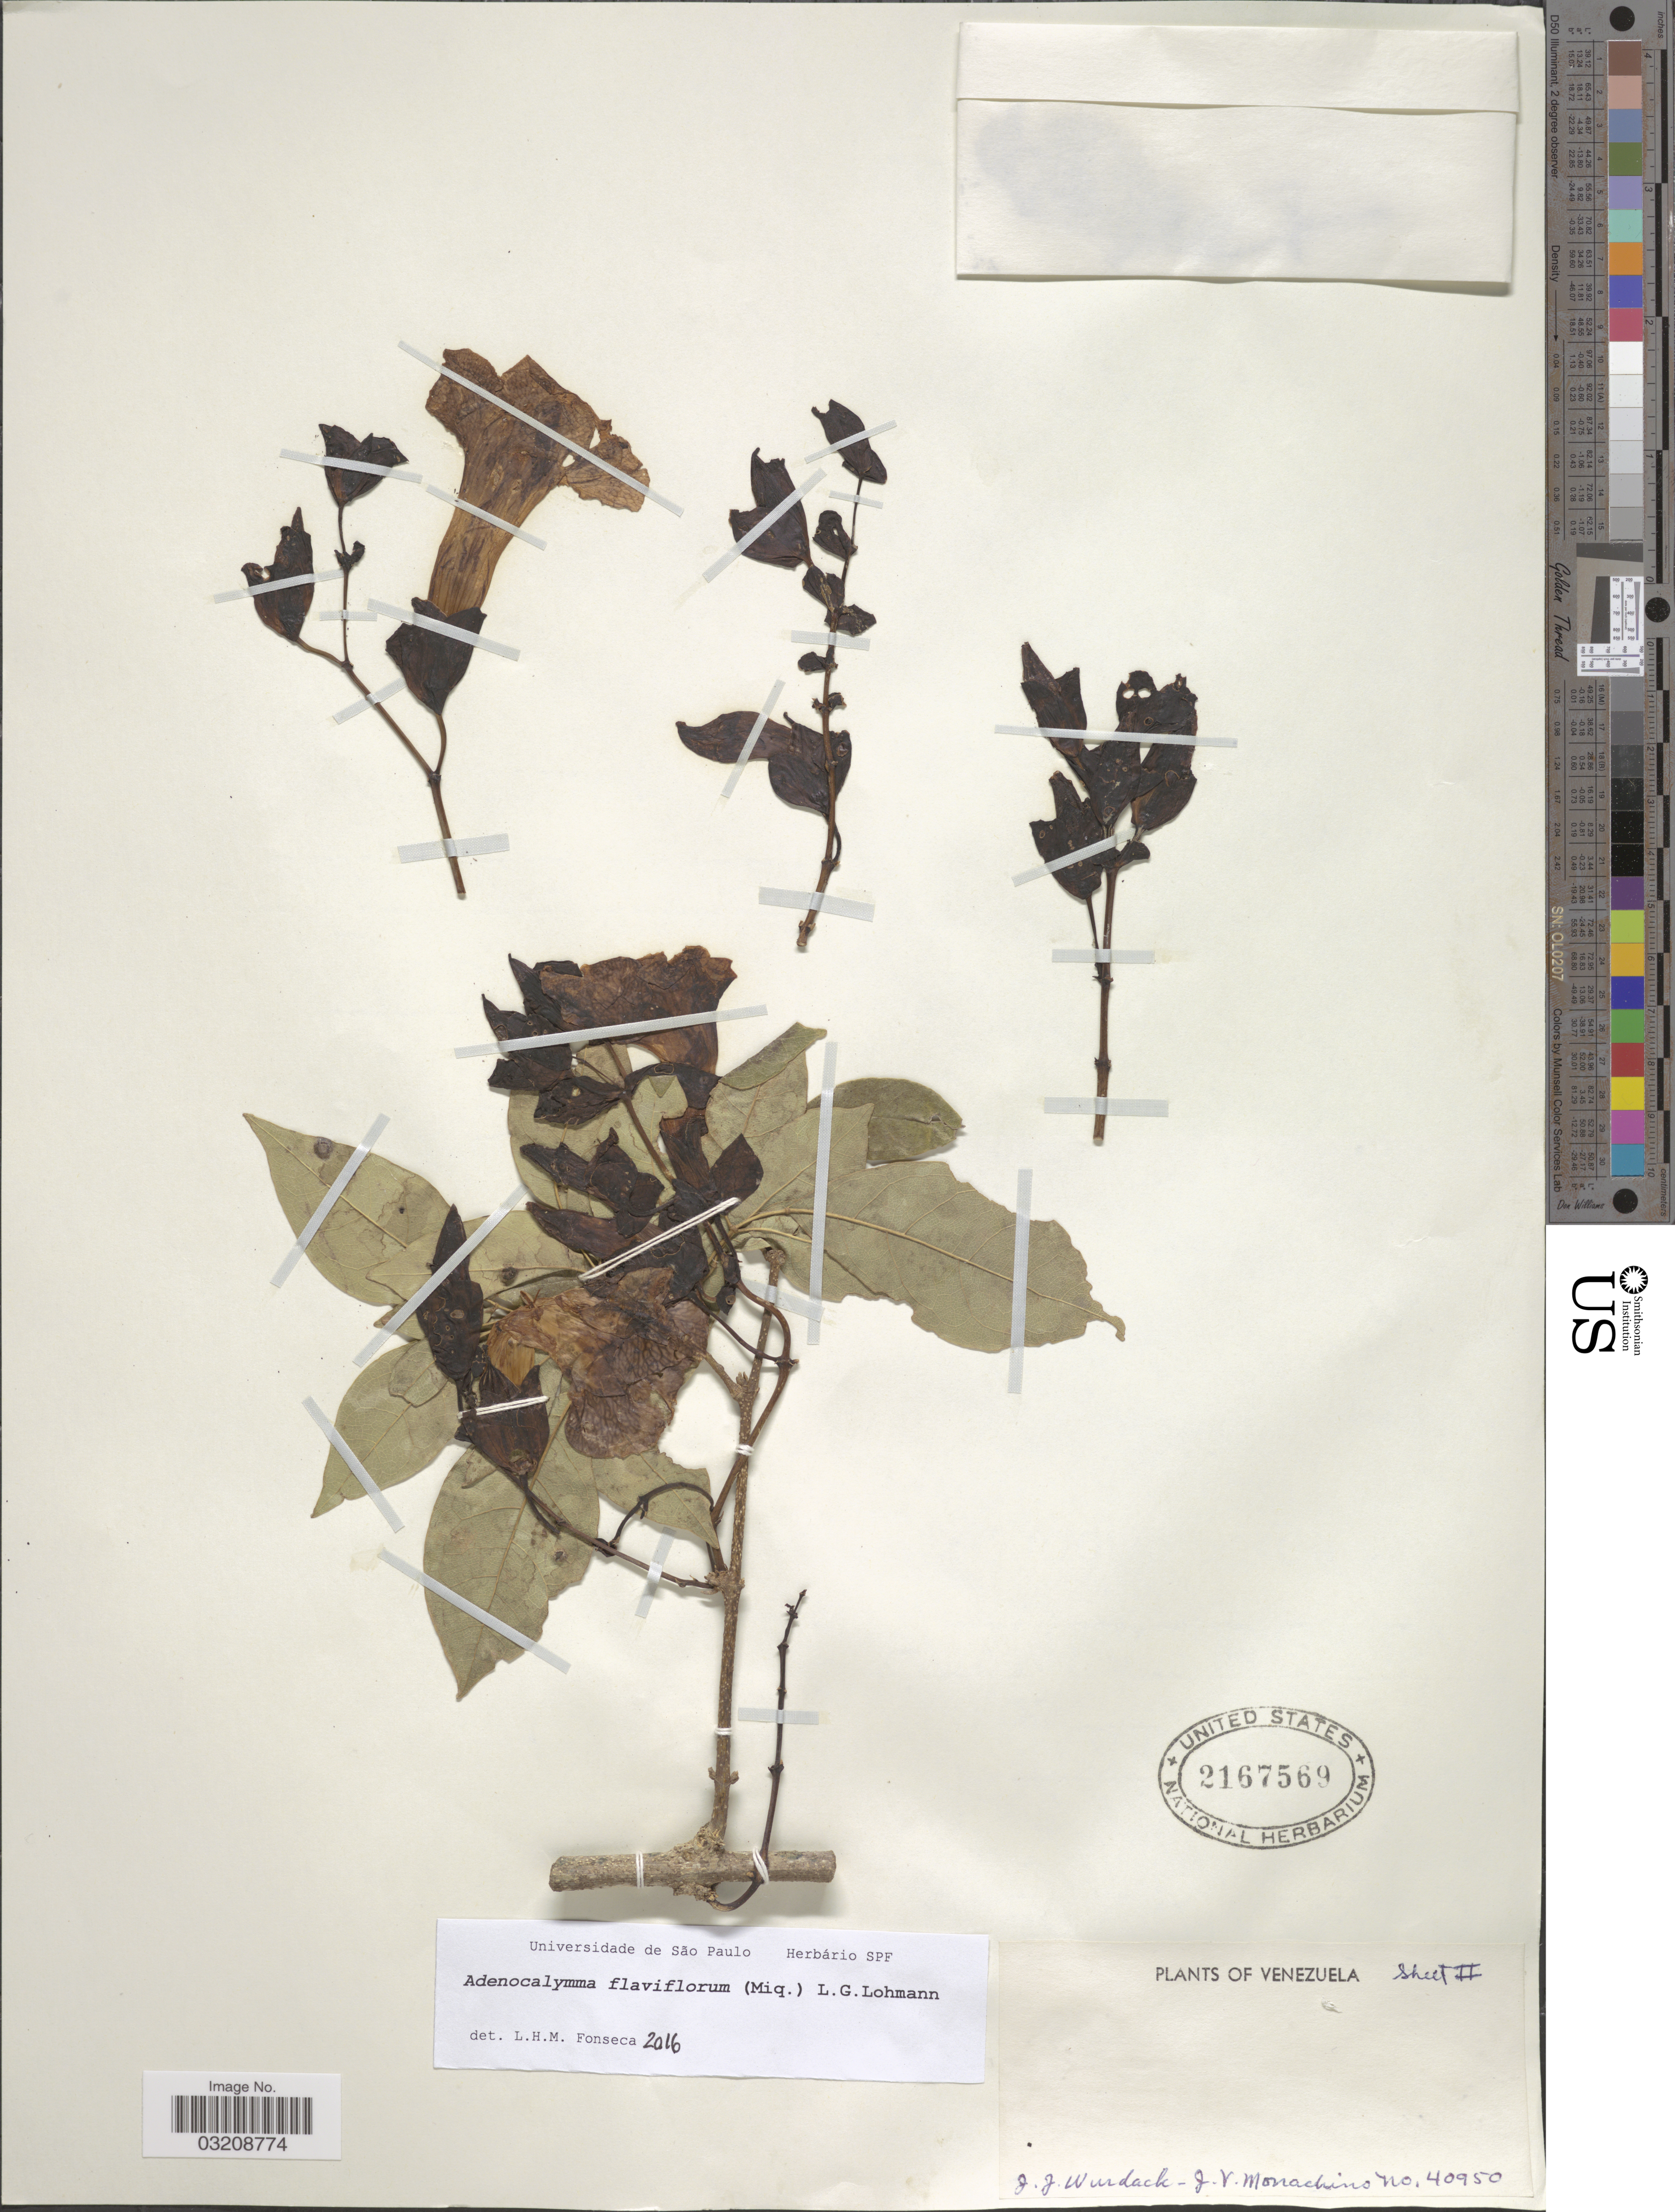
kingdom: Plantae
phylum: Tracheophyta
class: Magnoliopsida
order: Lamiales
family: Bignoniaceae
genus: Adenocalymma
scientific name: Adenocalymma moringifolium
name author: (DC.) L.G. Lohmann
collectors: J. J. Wurdack & J. V. Monachino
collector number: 40950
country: Venezuela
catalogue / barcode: US 2167569